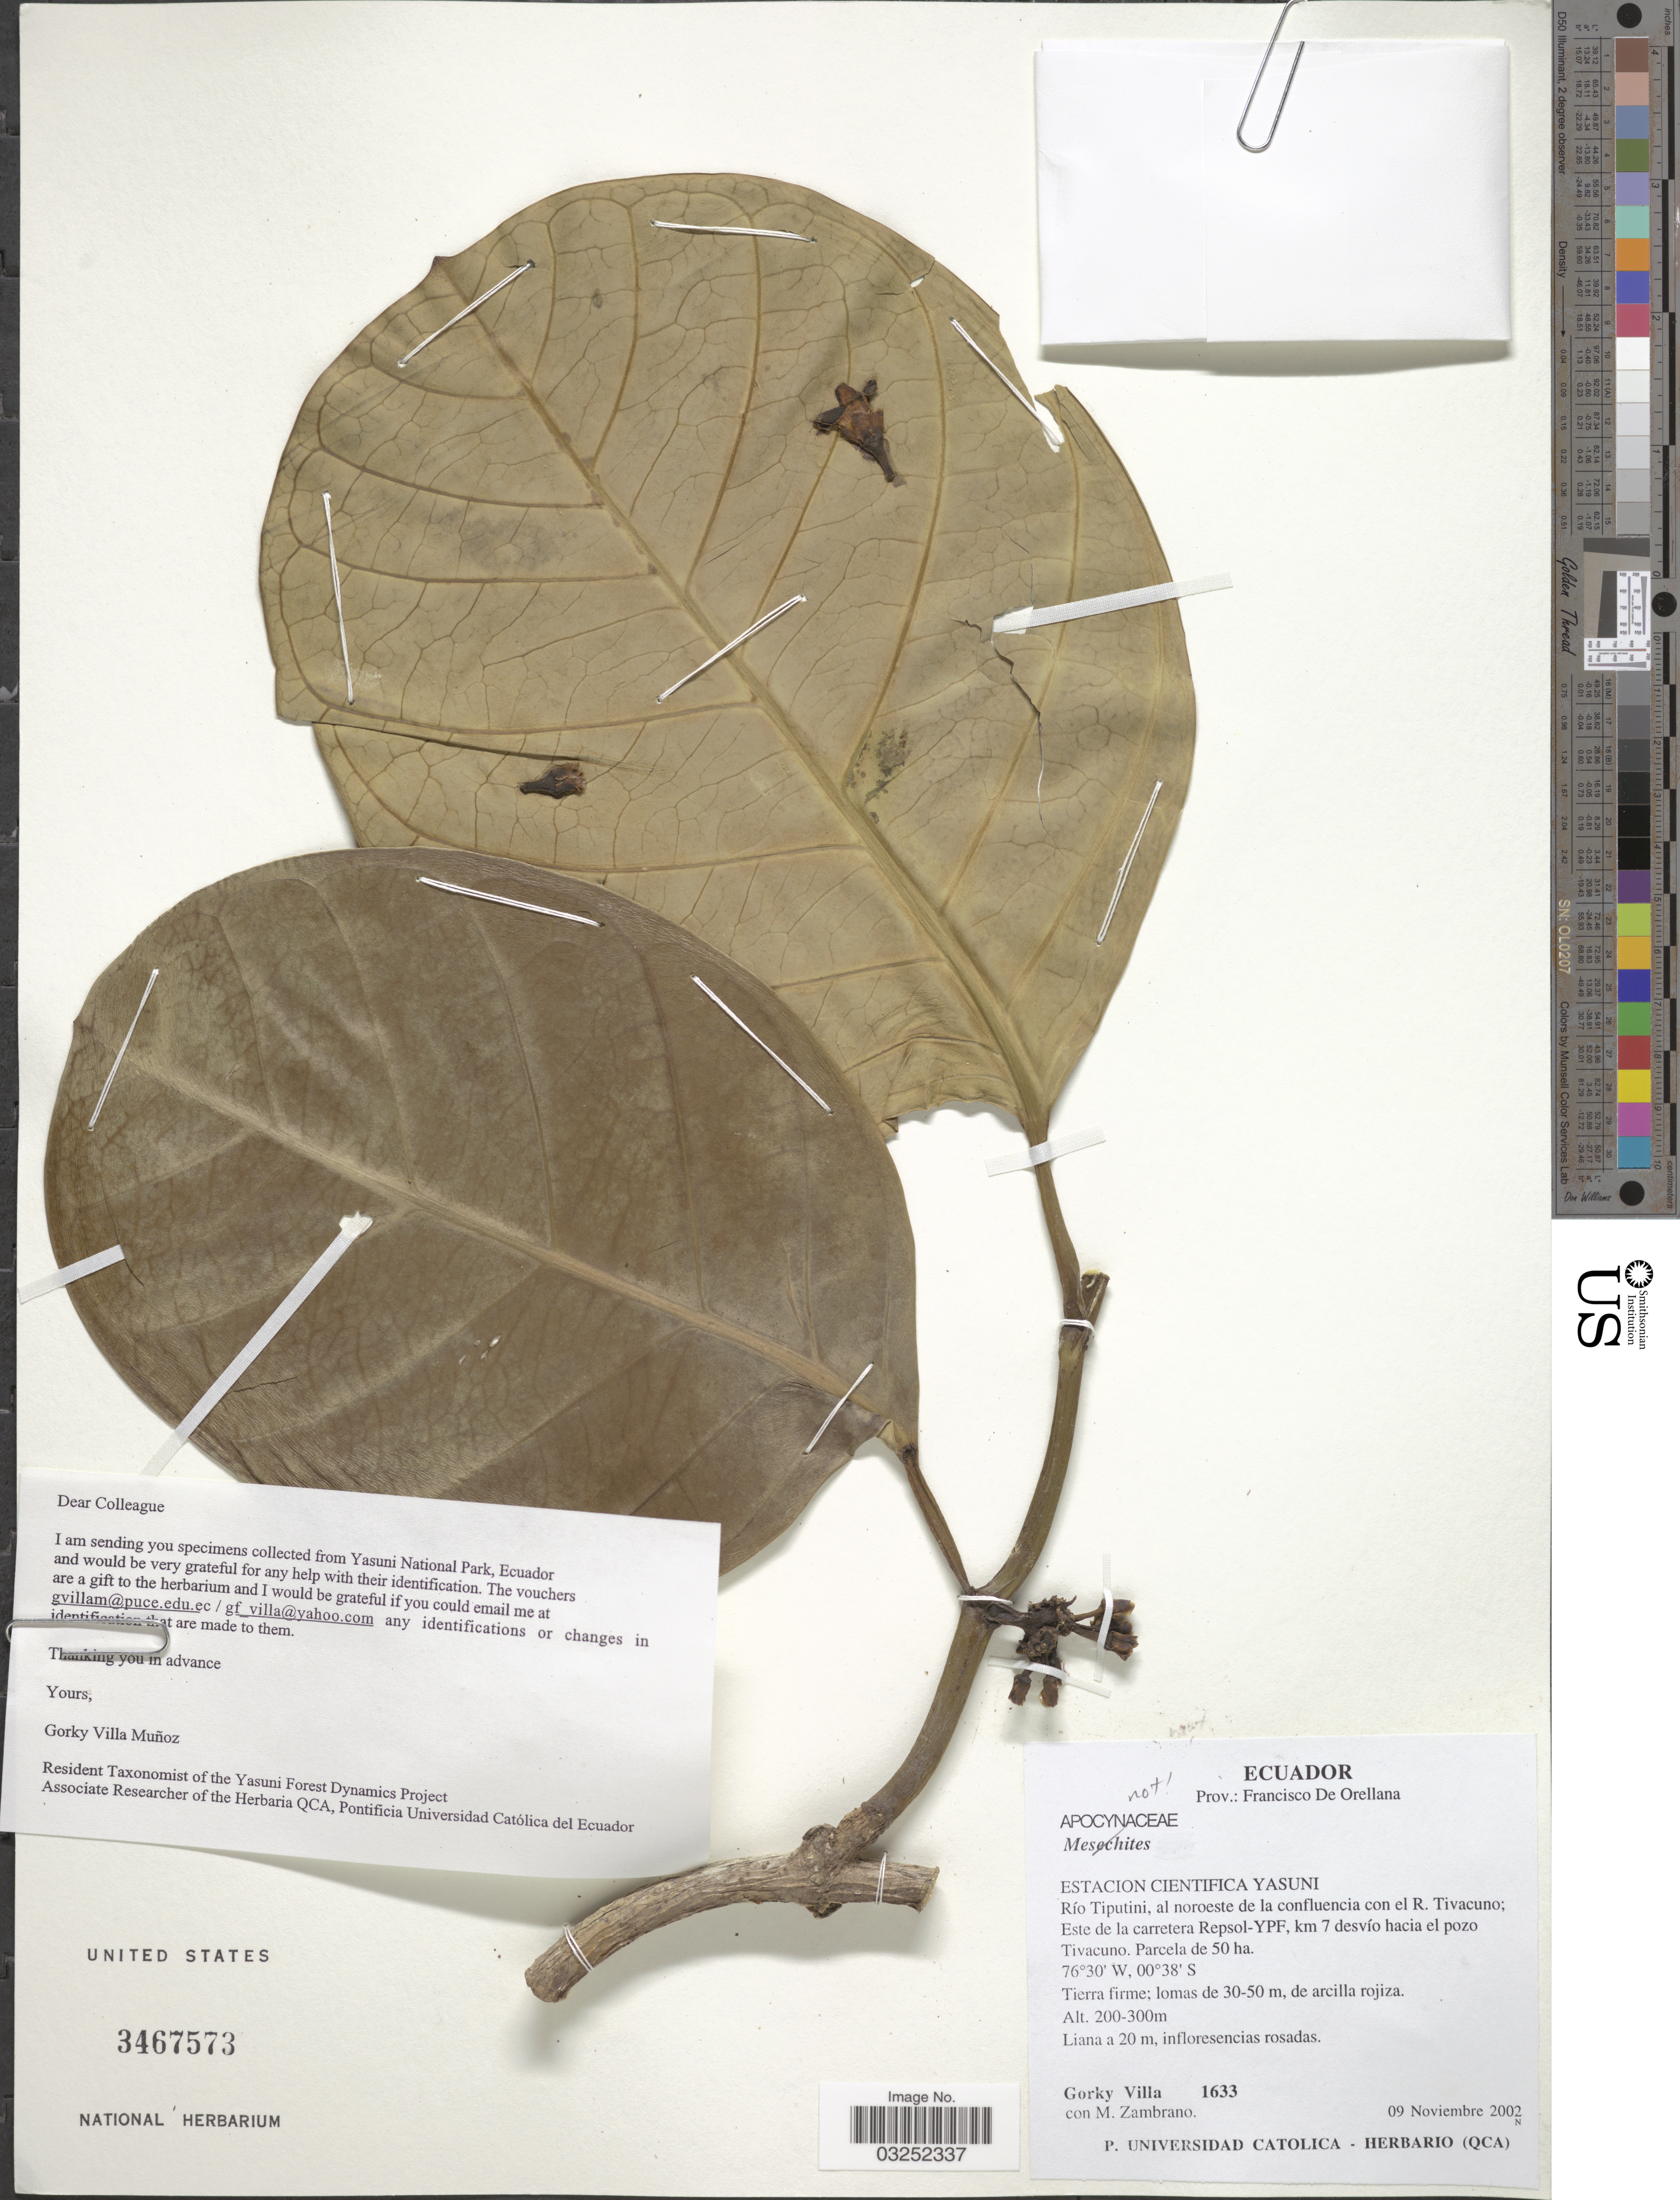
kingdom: Plantae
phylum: Tracheophyta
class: Magnoliopsida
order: Gentianales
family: Apocynaceae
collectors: G. Villa & M. Zambrano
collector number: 1633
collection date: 2002-11-09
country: Ecuador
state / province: Orellana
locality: Prov.: Francisco De Orellana. Estacion Cientifica Yasuni, Río Tiputini, al noroeste de la confluencia con el R. Tivacuno; Este de la carretera Repsol - YPF, km 7 desvío hacia el pozo Tivacuno.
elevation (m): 200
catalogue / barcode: US 3467573